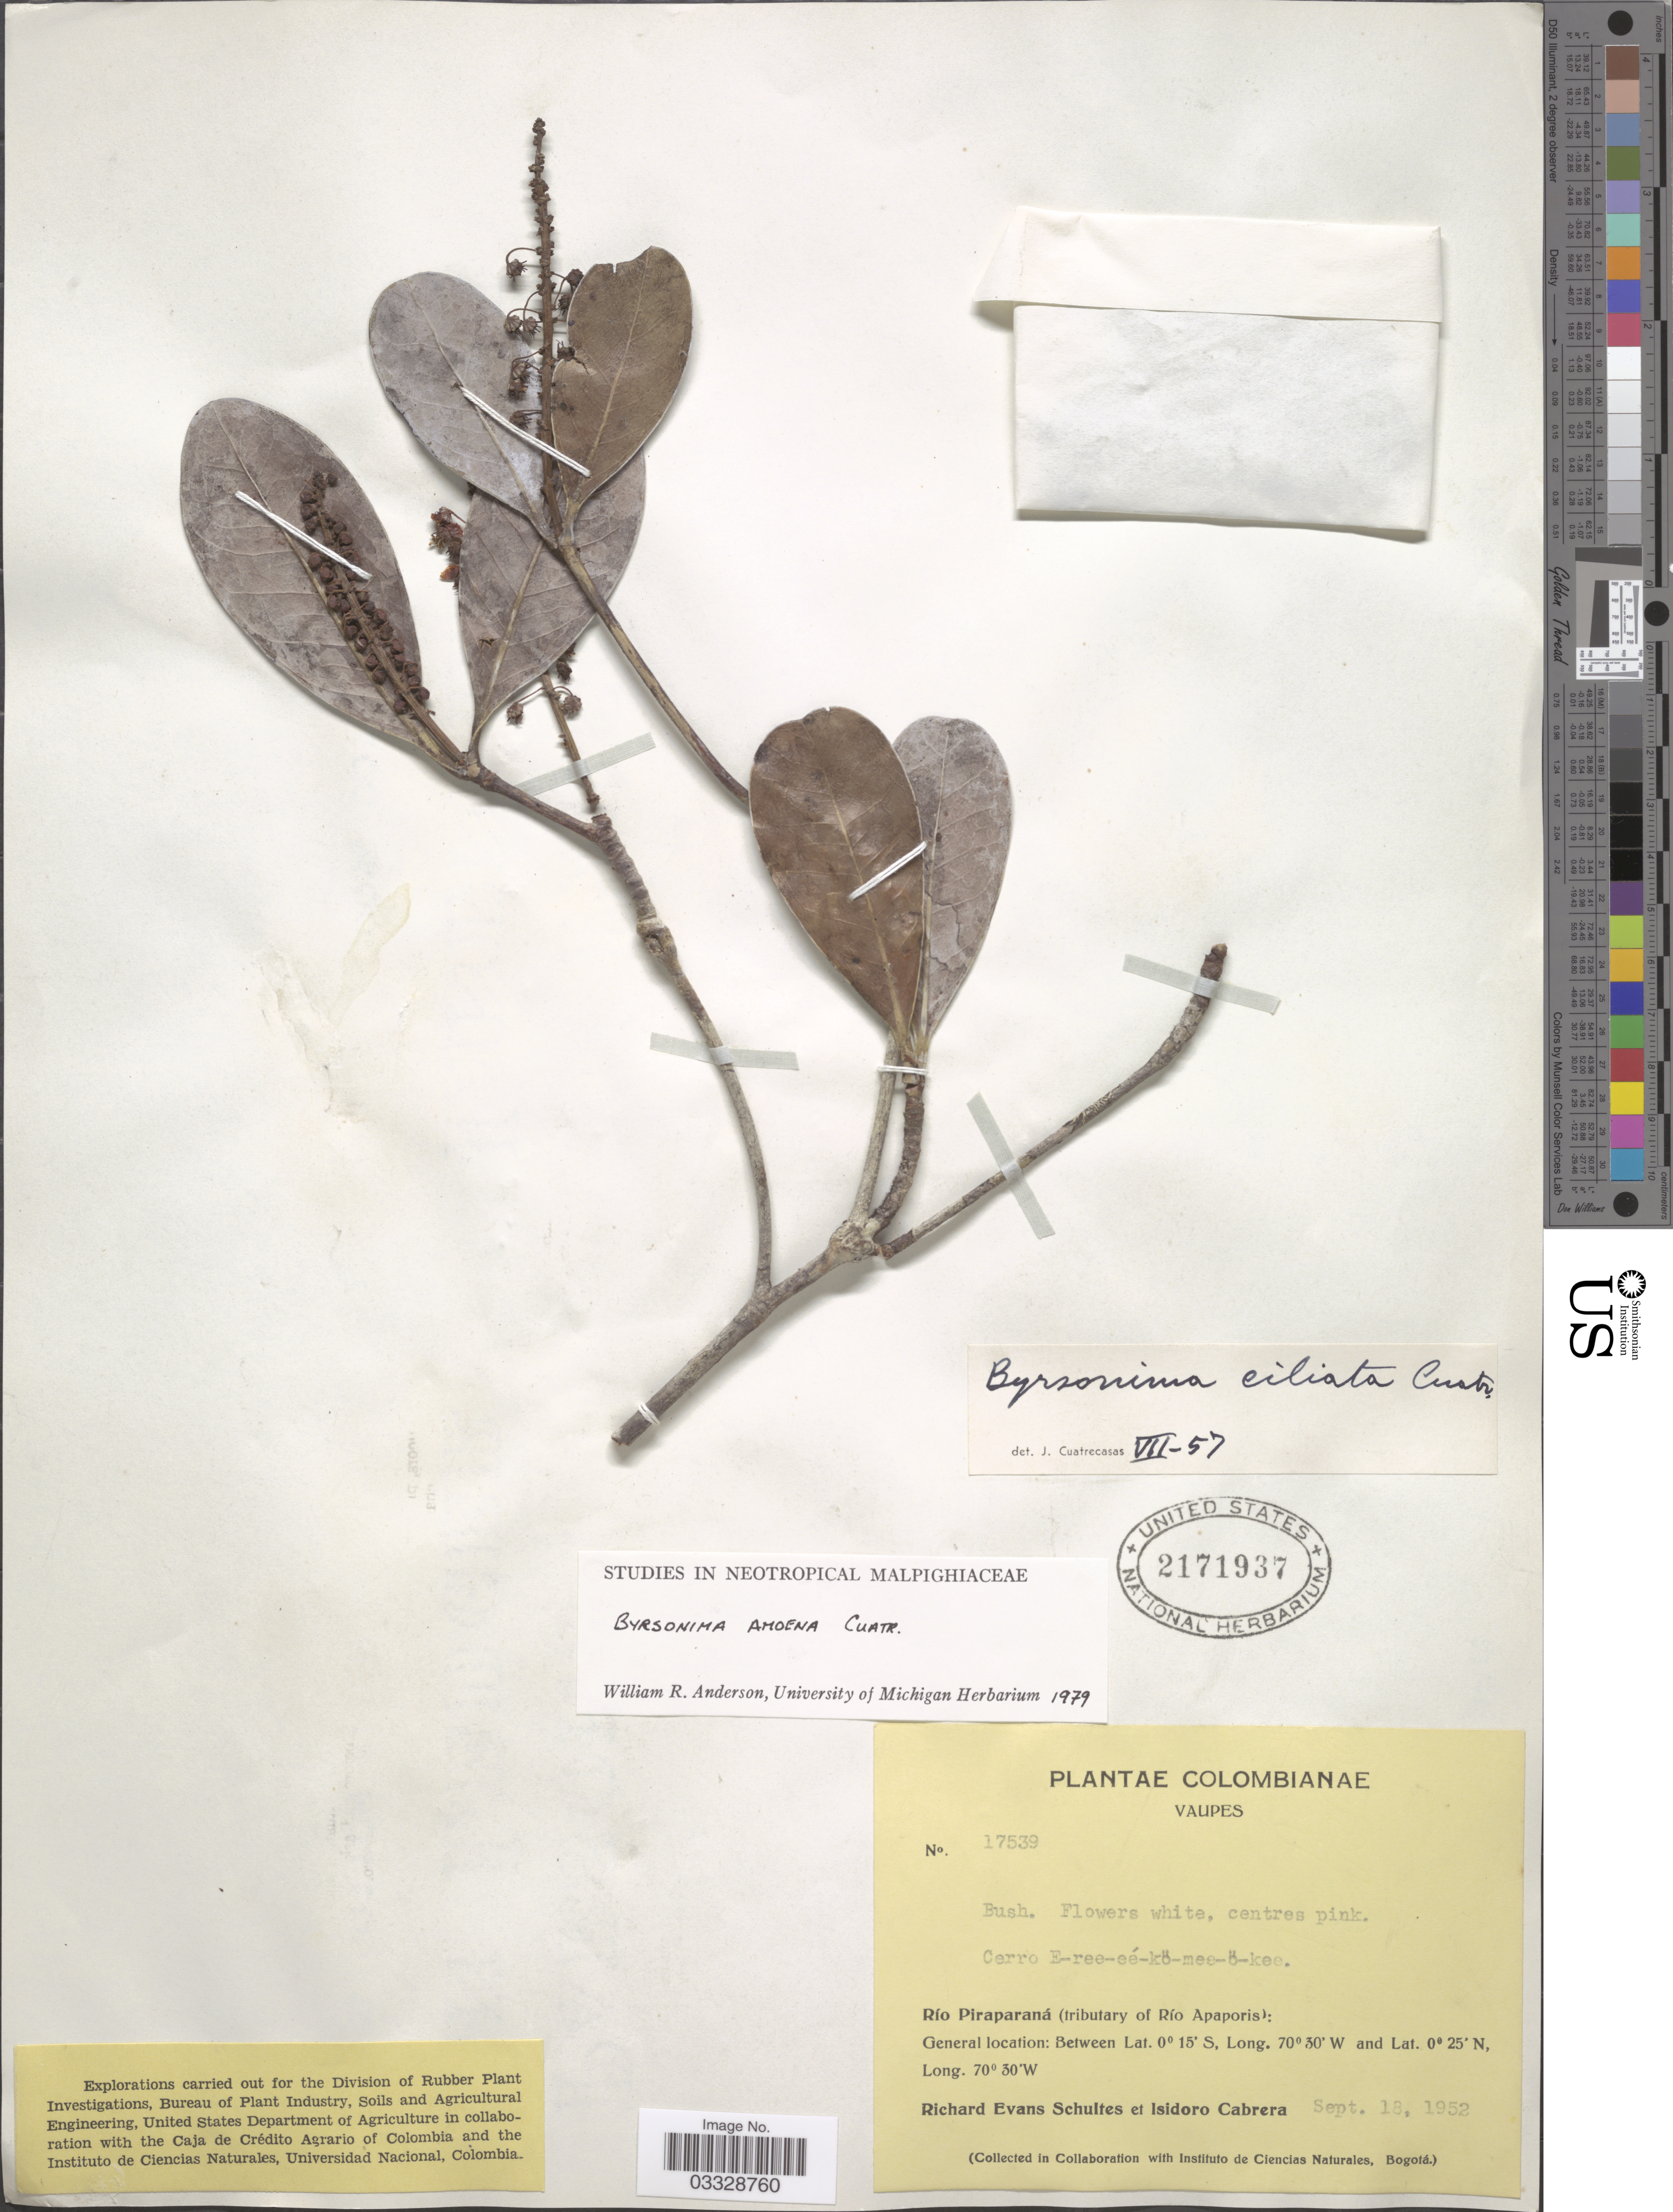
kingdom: Plantae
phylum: Tracheophyta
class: Magnoliopsida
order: Malpighiales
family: Malpighiaceae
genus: Byrsonima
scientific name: Byrsonima amoena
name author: Cuatrec.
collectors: R. E. Schultes & I. Cabrera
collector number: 17539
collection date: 1952-09-18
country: Colombia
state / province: Vaupés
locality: Río Piraparaná (tributary of Río Apaporis).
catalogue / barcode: US 2171937